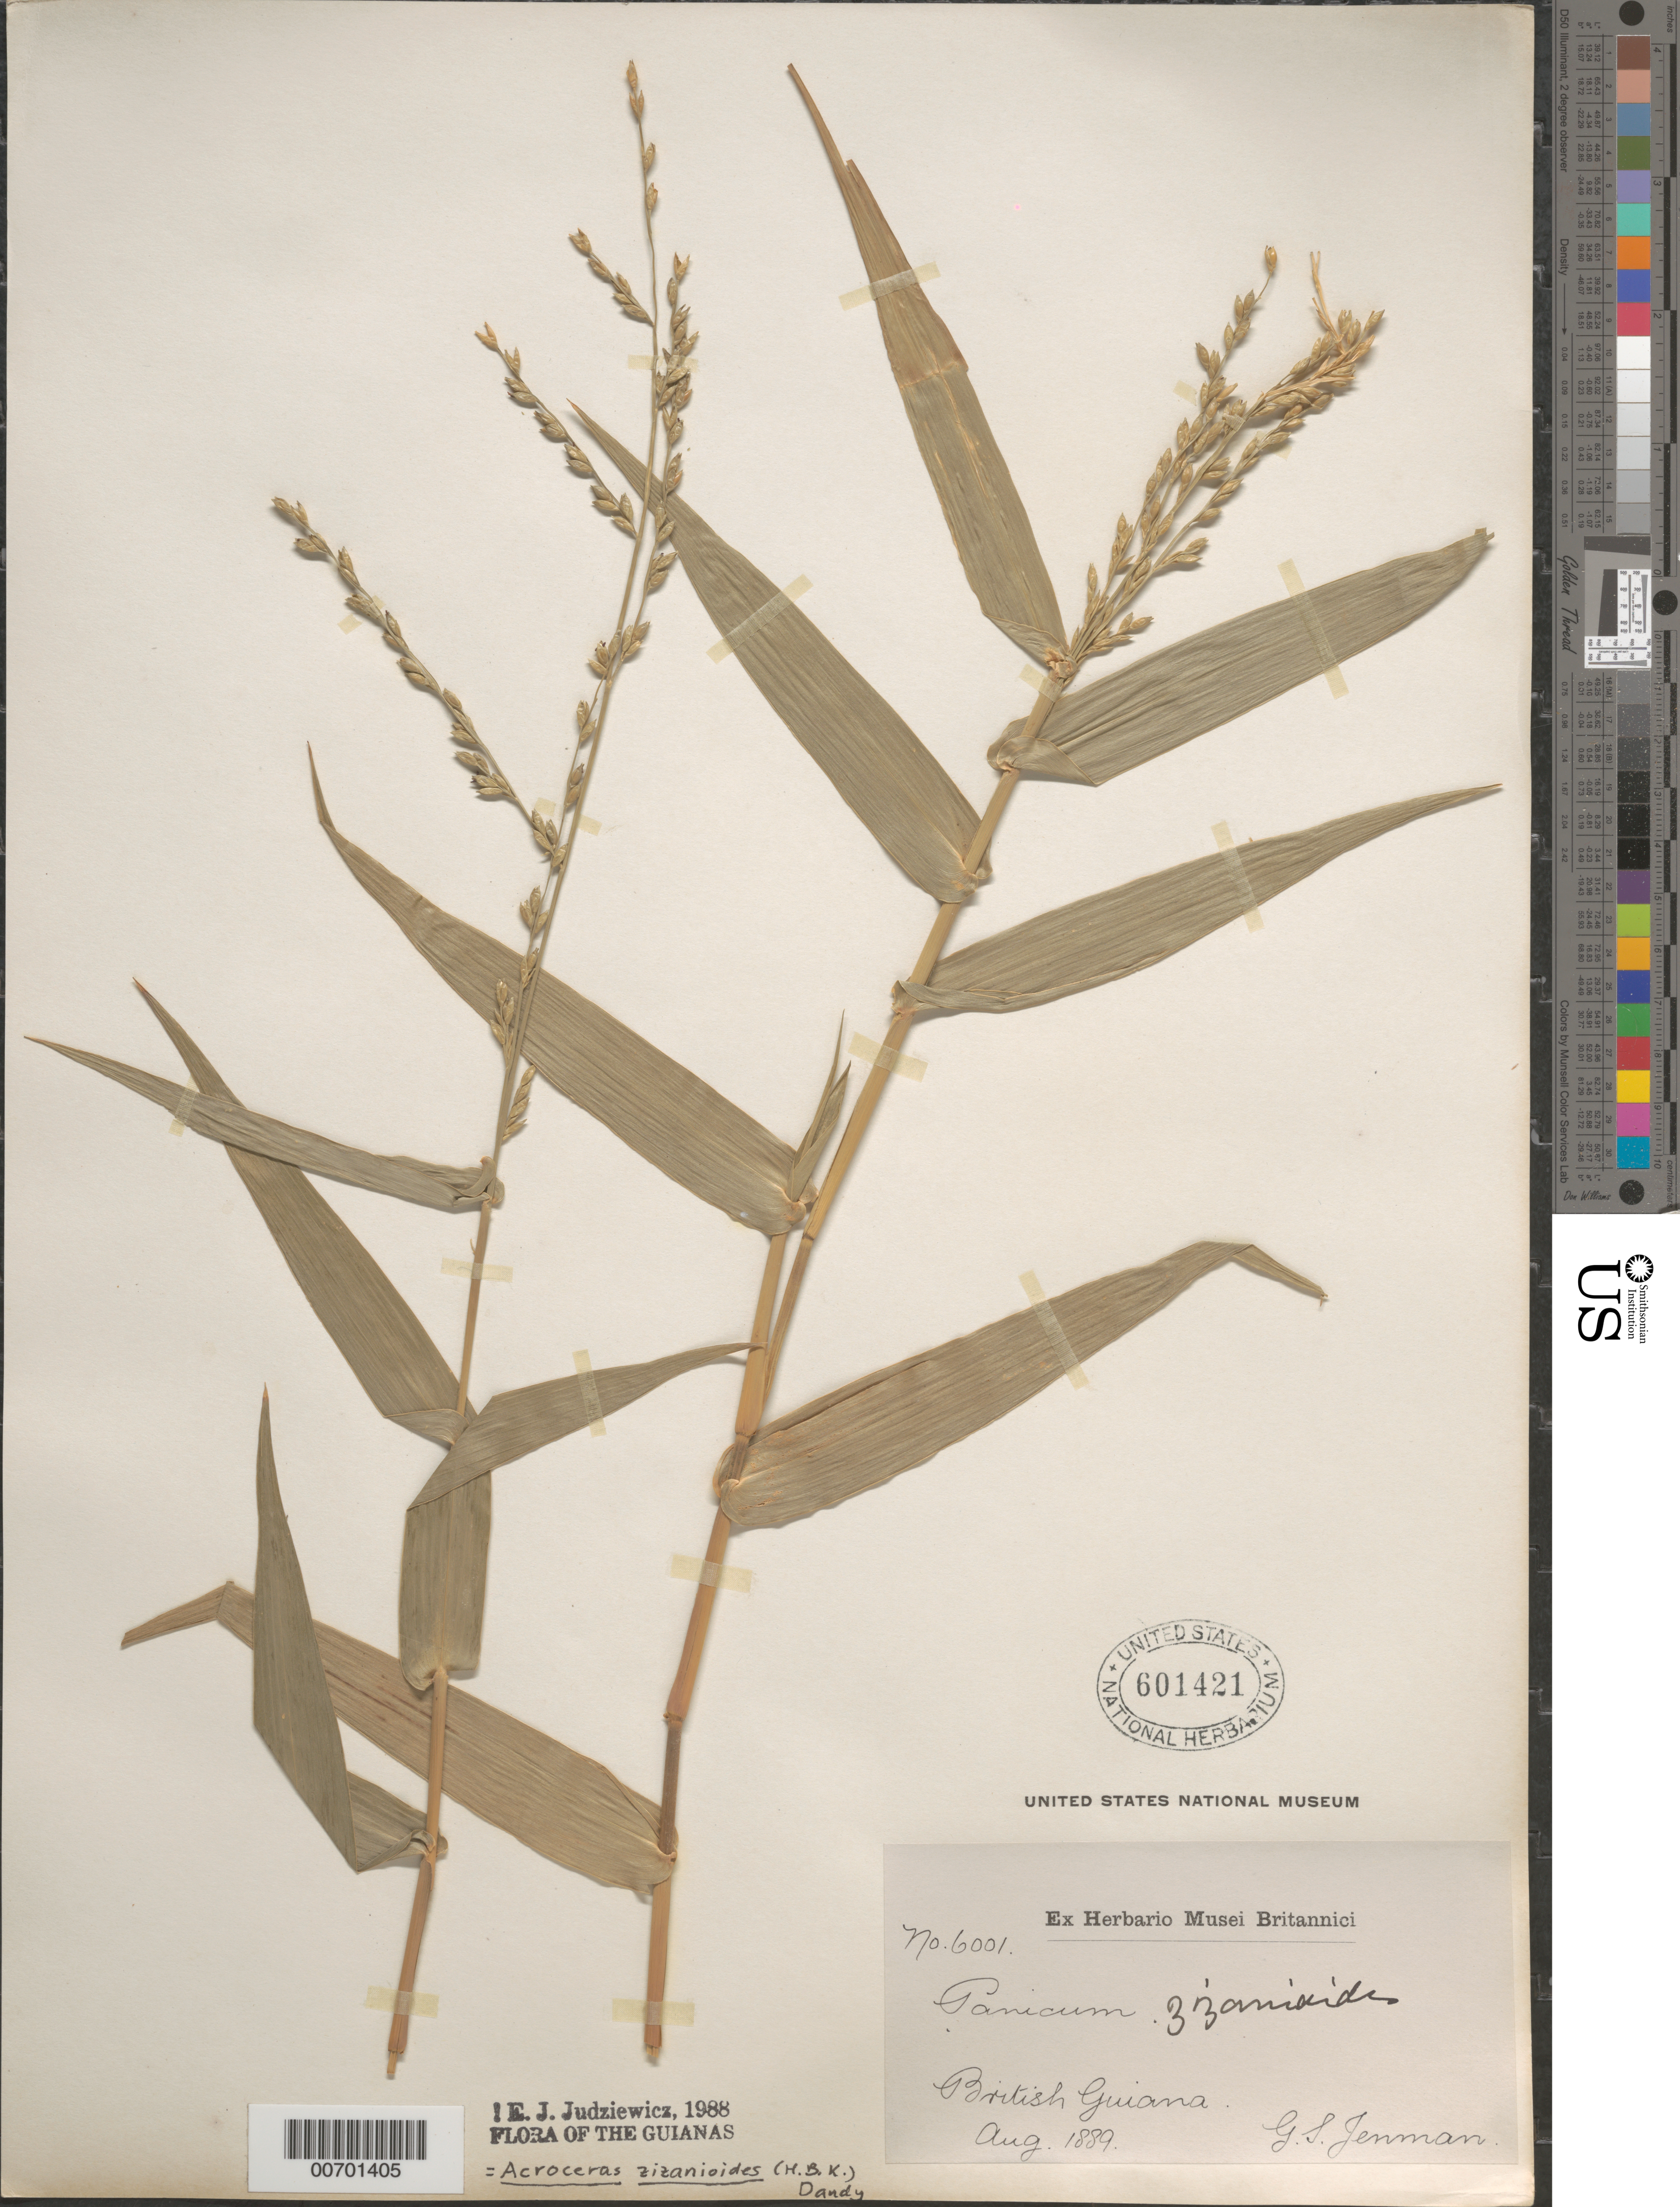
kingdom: Plantae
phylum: Tracheophyta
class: Liliopsida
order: Poales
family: Poaceae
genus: Acroceras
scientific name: Acroceras zizanioides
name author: (Kunth) Dandy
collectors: G. S. Jenman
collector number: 6001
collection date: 1889-08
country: Guyana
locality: The Guianas. British Guiana.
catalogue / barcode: US 601421